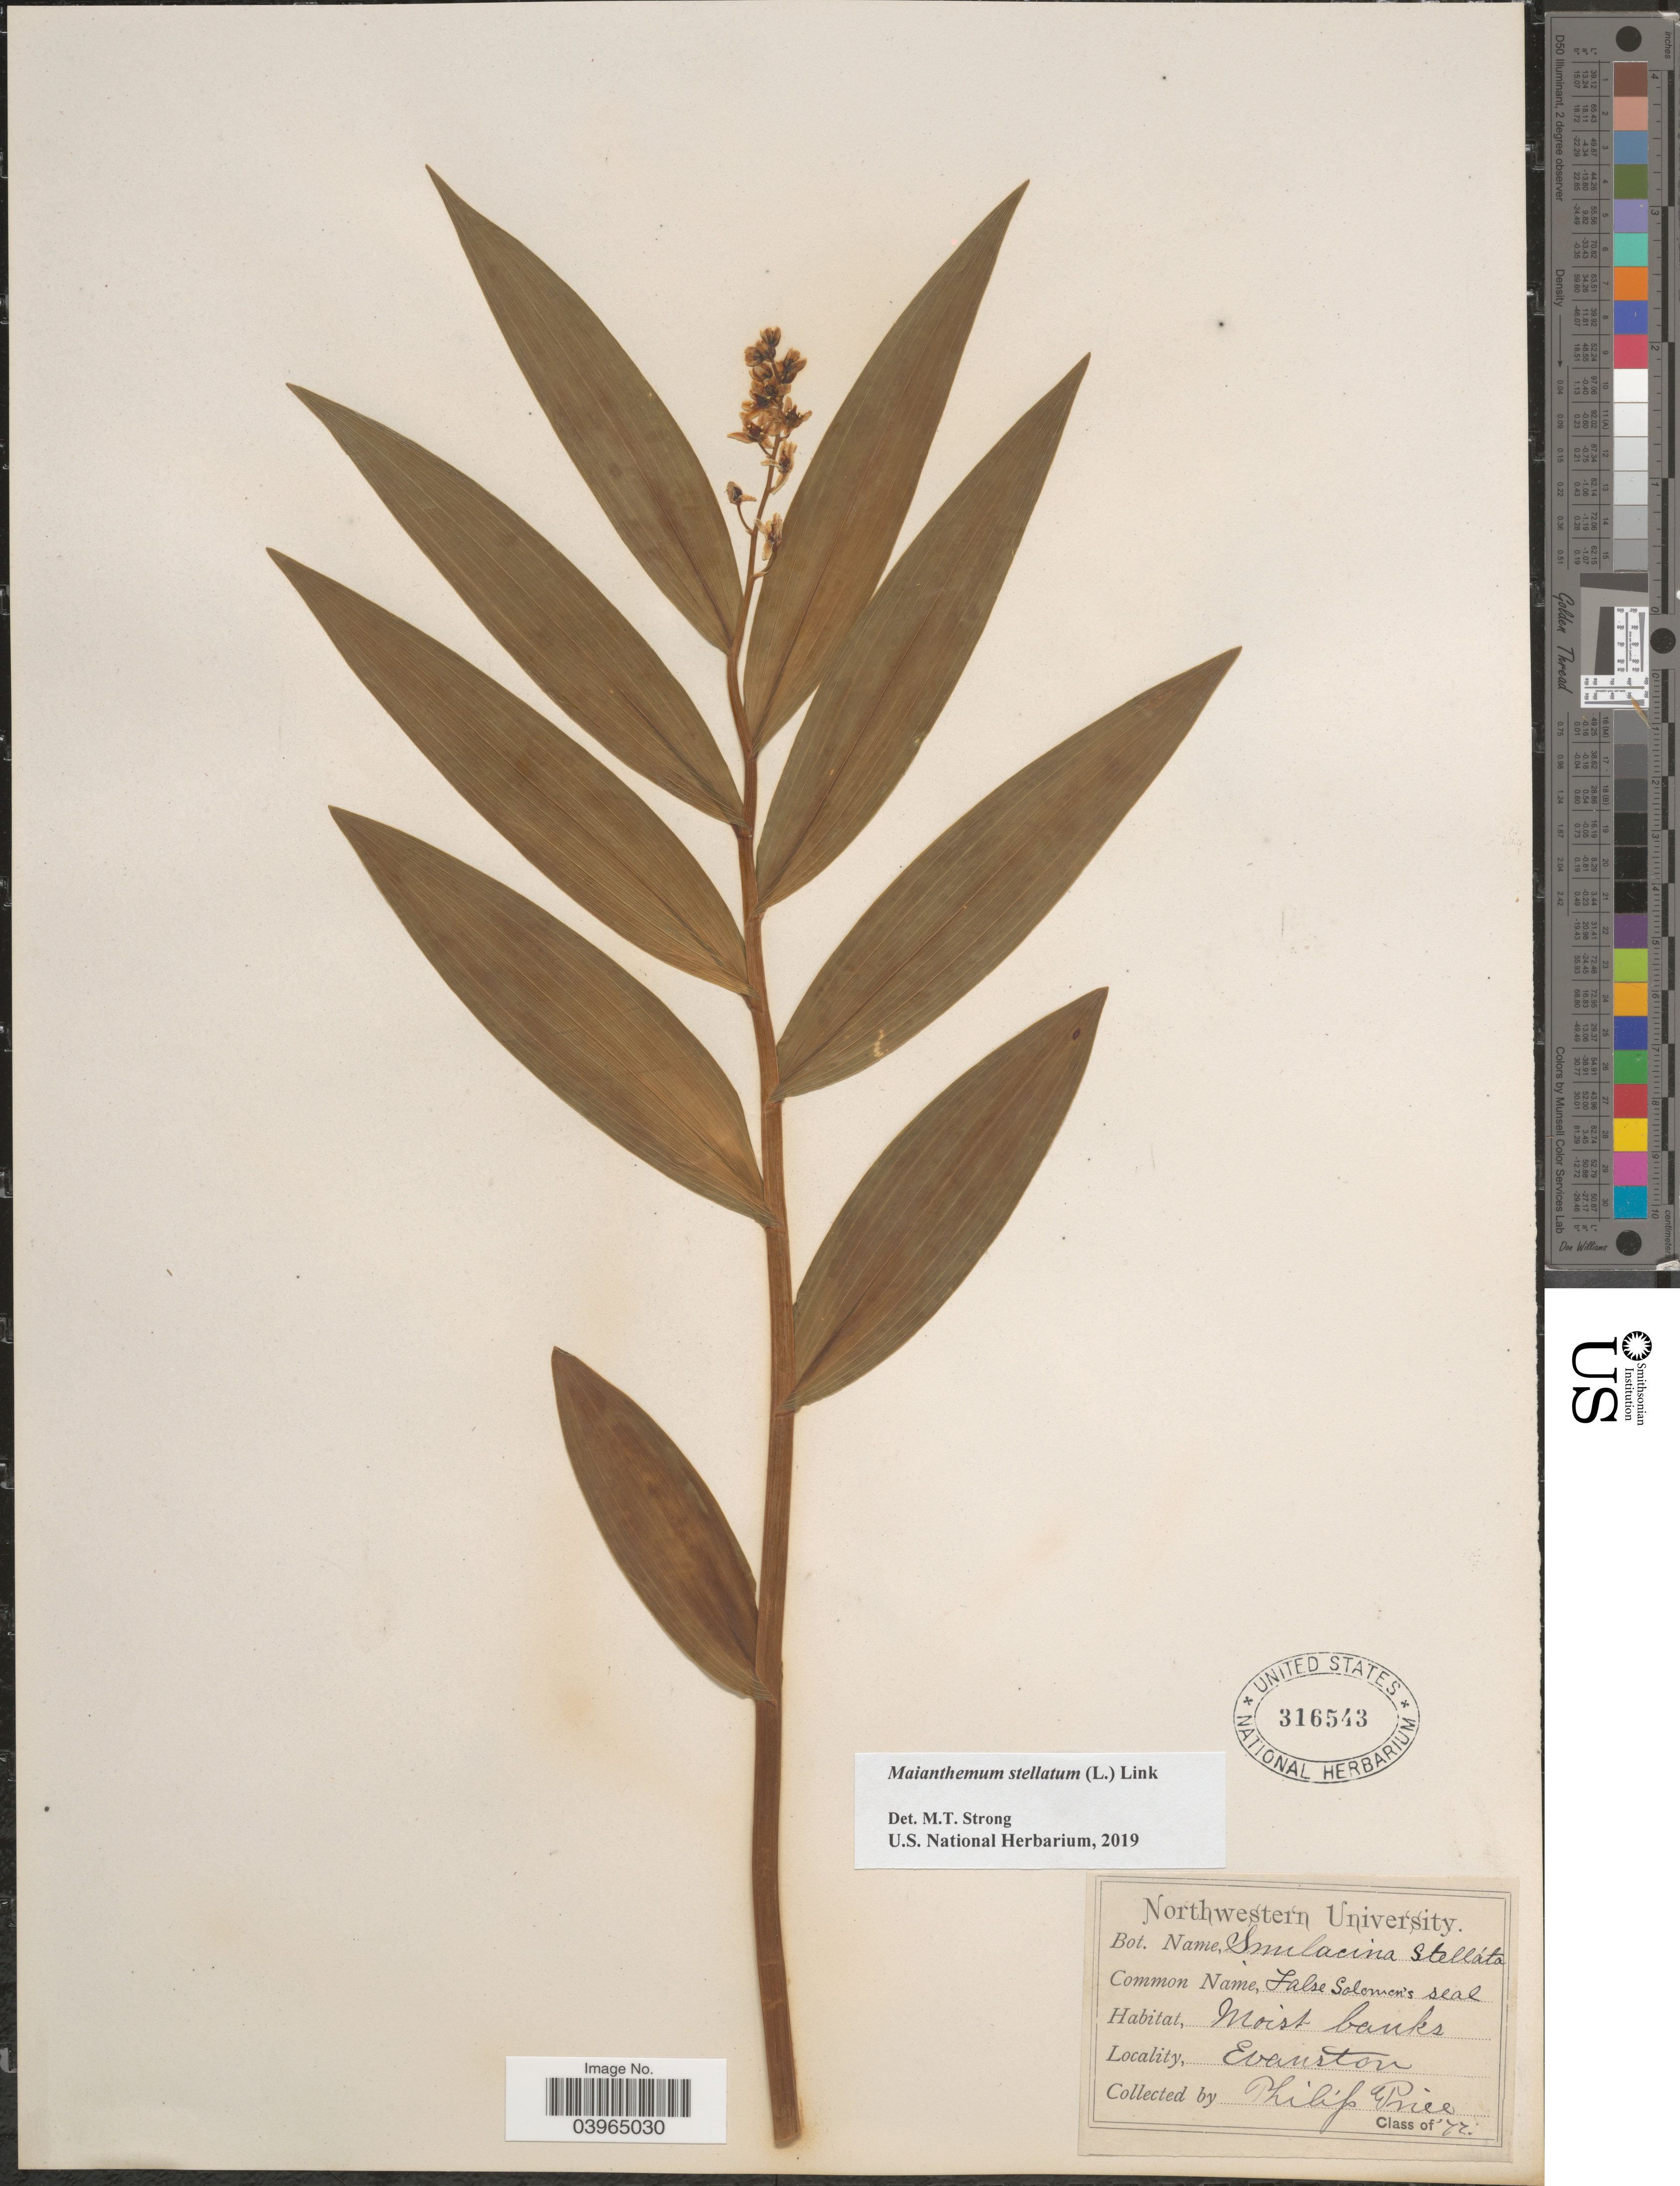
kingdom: Plantae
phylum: Tracheophyta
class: Liliopsida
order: Asparagales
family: Asparagaceae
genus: Maianthemum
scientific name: Maianthemum stellatum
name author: (L.) Link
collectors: P. Price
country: United States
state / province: Illinois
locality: Evanston.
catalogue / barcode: US 316543